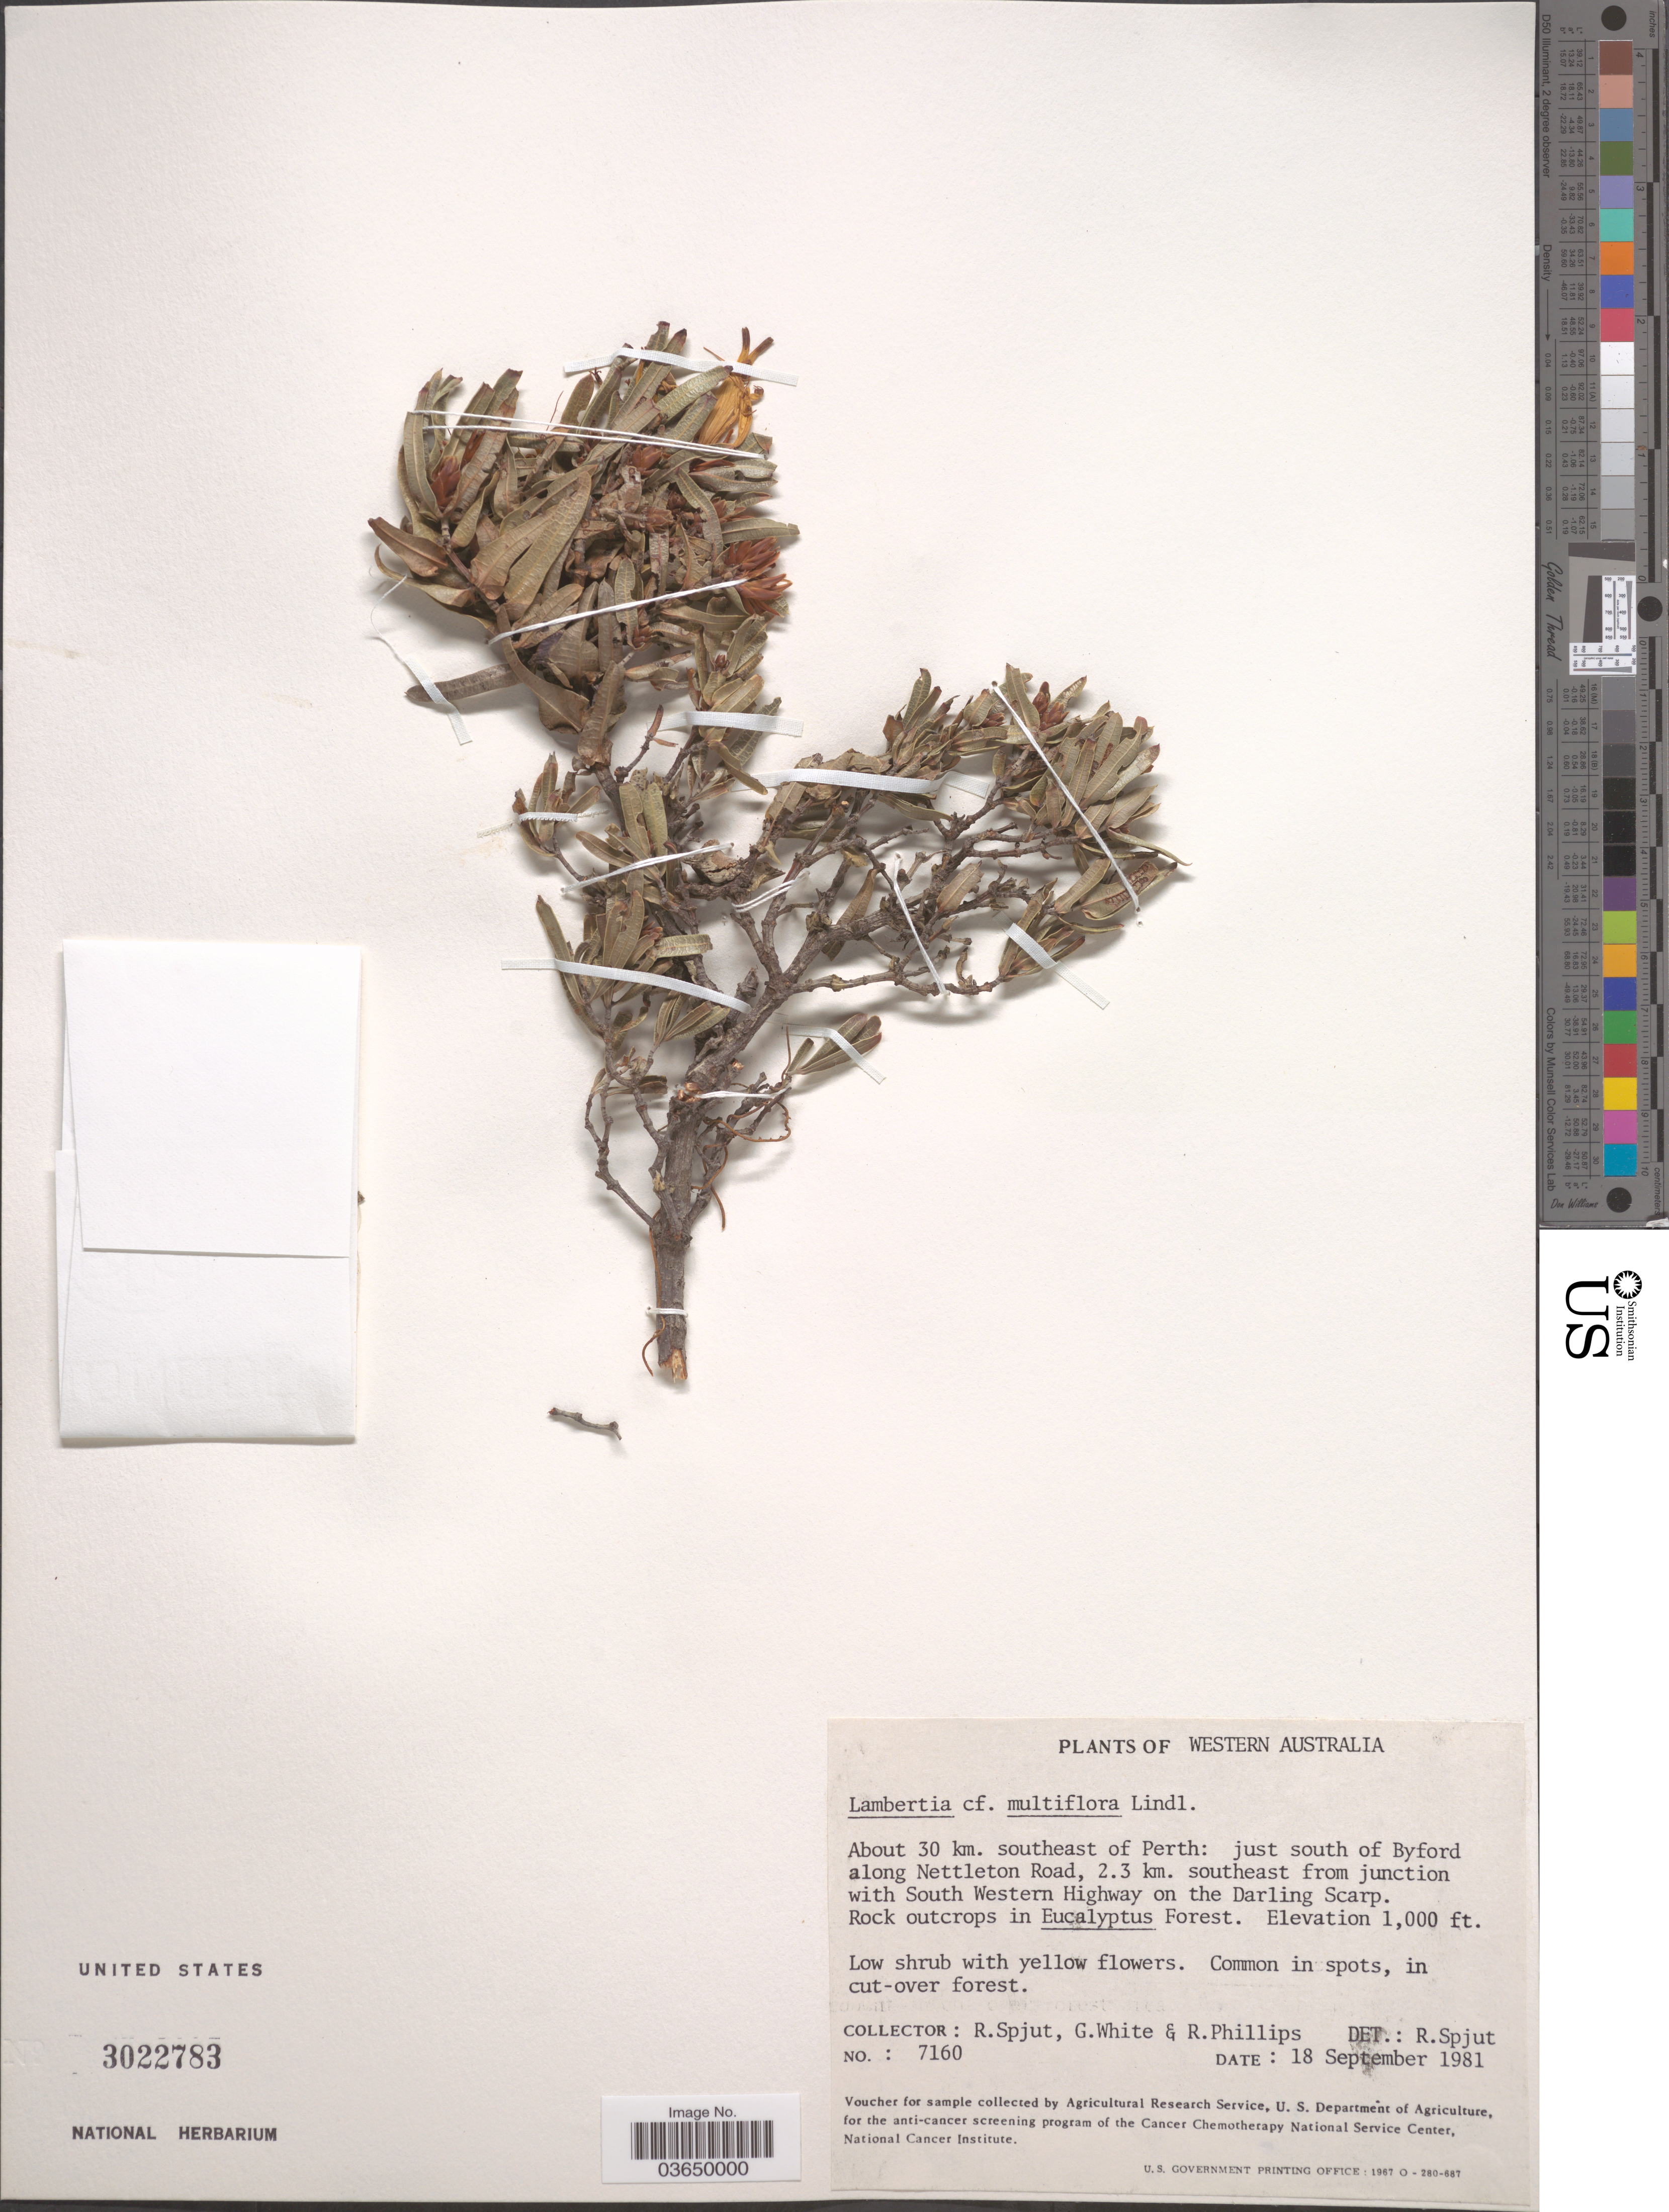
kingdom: Plantae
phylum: Tracheophyta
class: Magnoliopsida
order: Proteales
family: Proteaceae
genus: Lambertia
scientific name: Lambertia multiflora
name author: Lindl.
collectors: R. Spjut, G. White & R. Phillips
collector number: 7160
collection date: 1981-09-18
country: Australia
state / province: Western Australia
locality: About 30 km. southeast of Perth: just south of Byford along Nettleton Road, 2.3 km. southeast from junction with South Western Highway on the Darling Scarp.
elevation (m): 305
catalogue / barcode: US 3022783